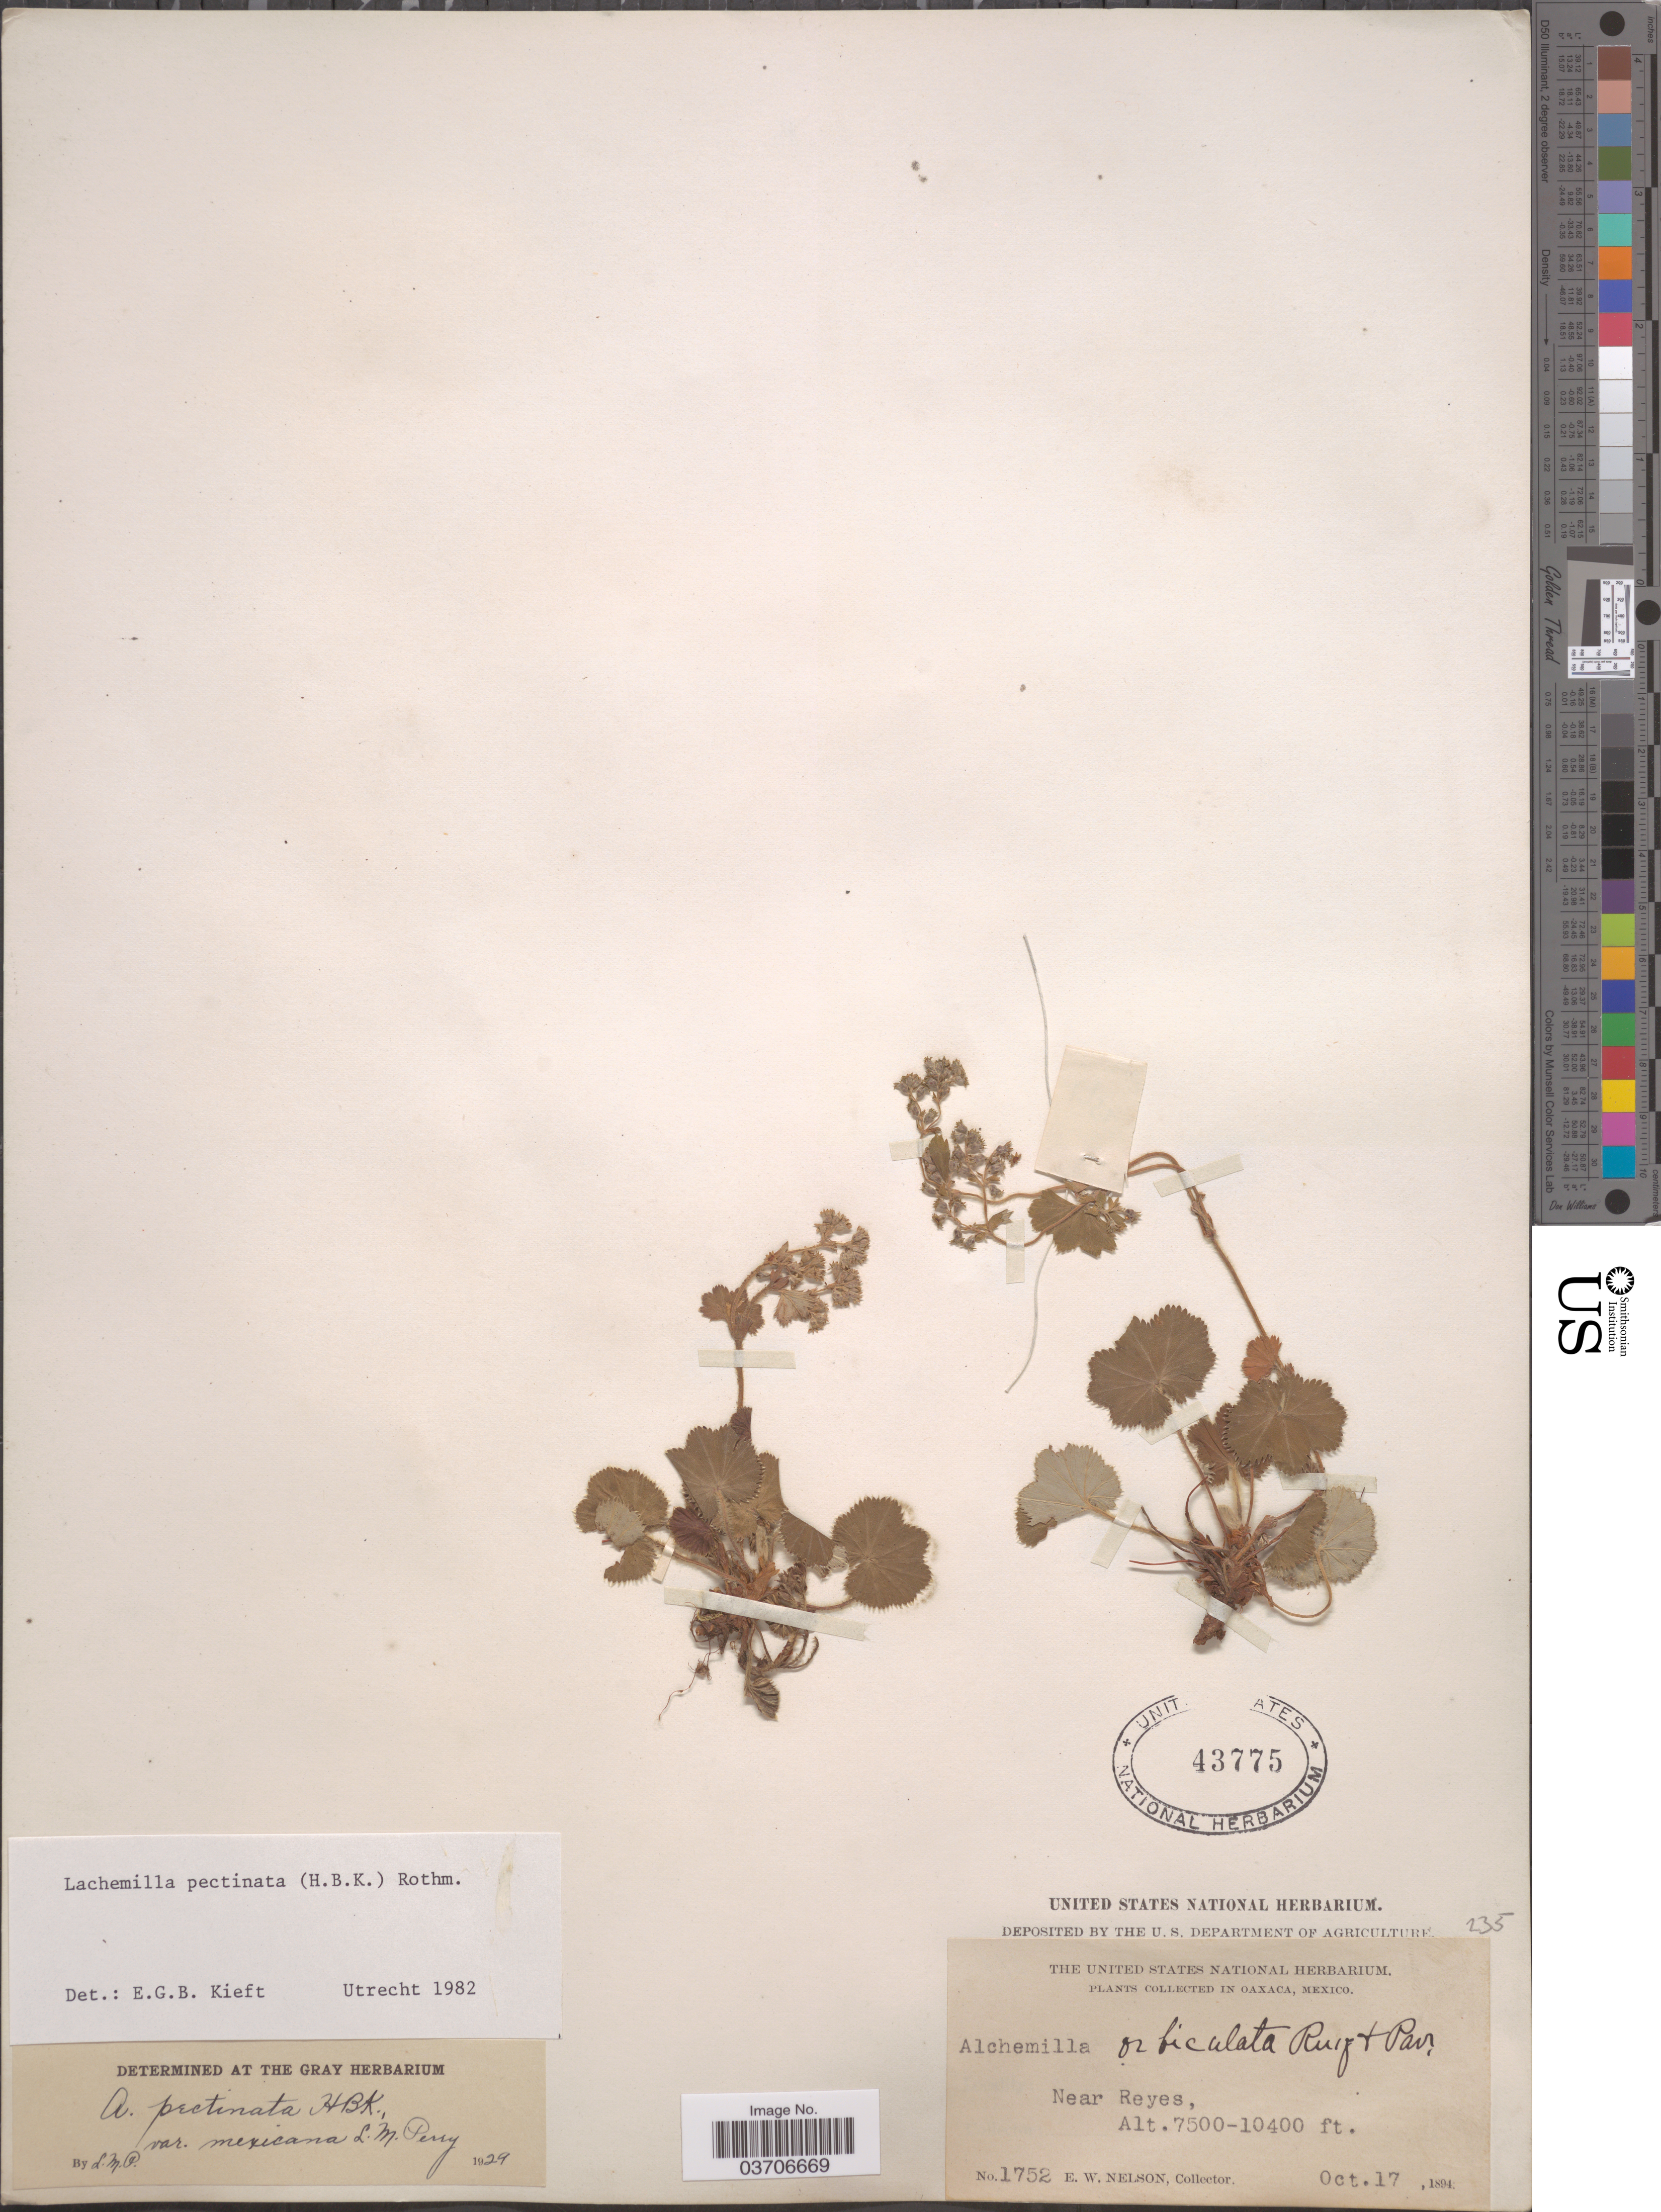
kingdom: Plantae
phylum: Tracheophyta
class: Magnoliopsida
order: Rosales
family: Rosaceae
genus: Lachemilla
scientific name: Lachemilla pectinata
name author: (Kunth) Rothm.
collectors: E. W. Nelson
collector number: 1752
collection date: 1894-10-17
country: Mexico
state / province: Oaxaca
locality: Near Reyes.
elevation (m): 2286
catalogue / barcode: US 43775